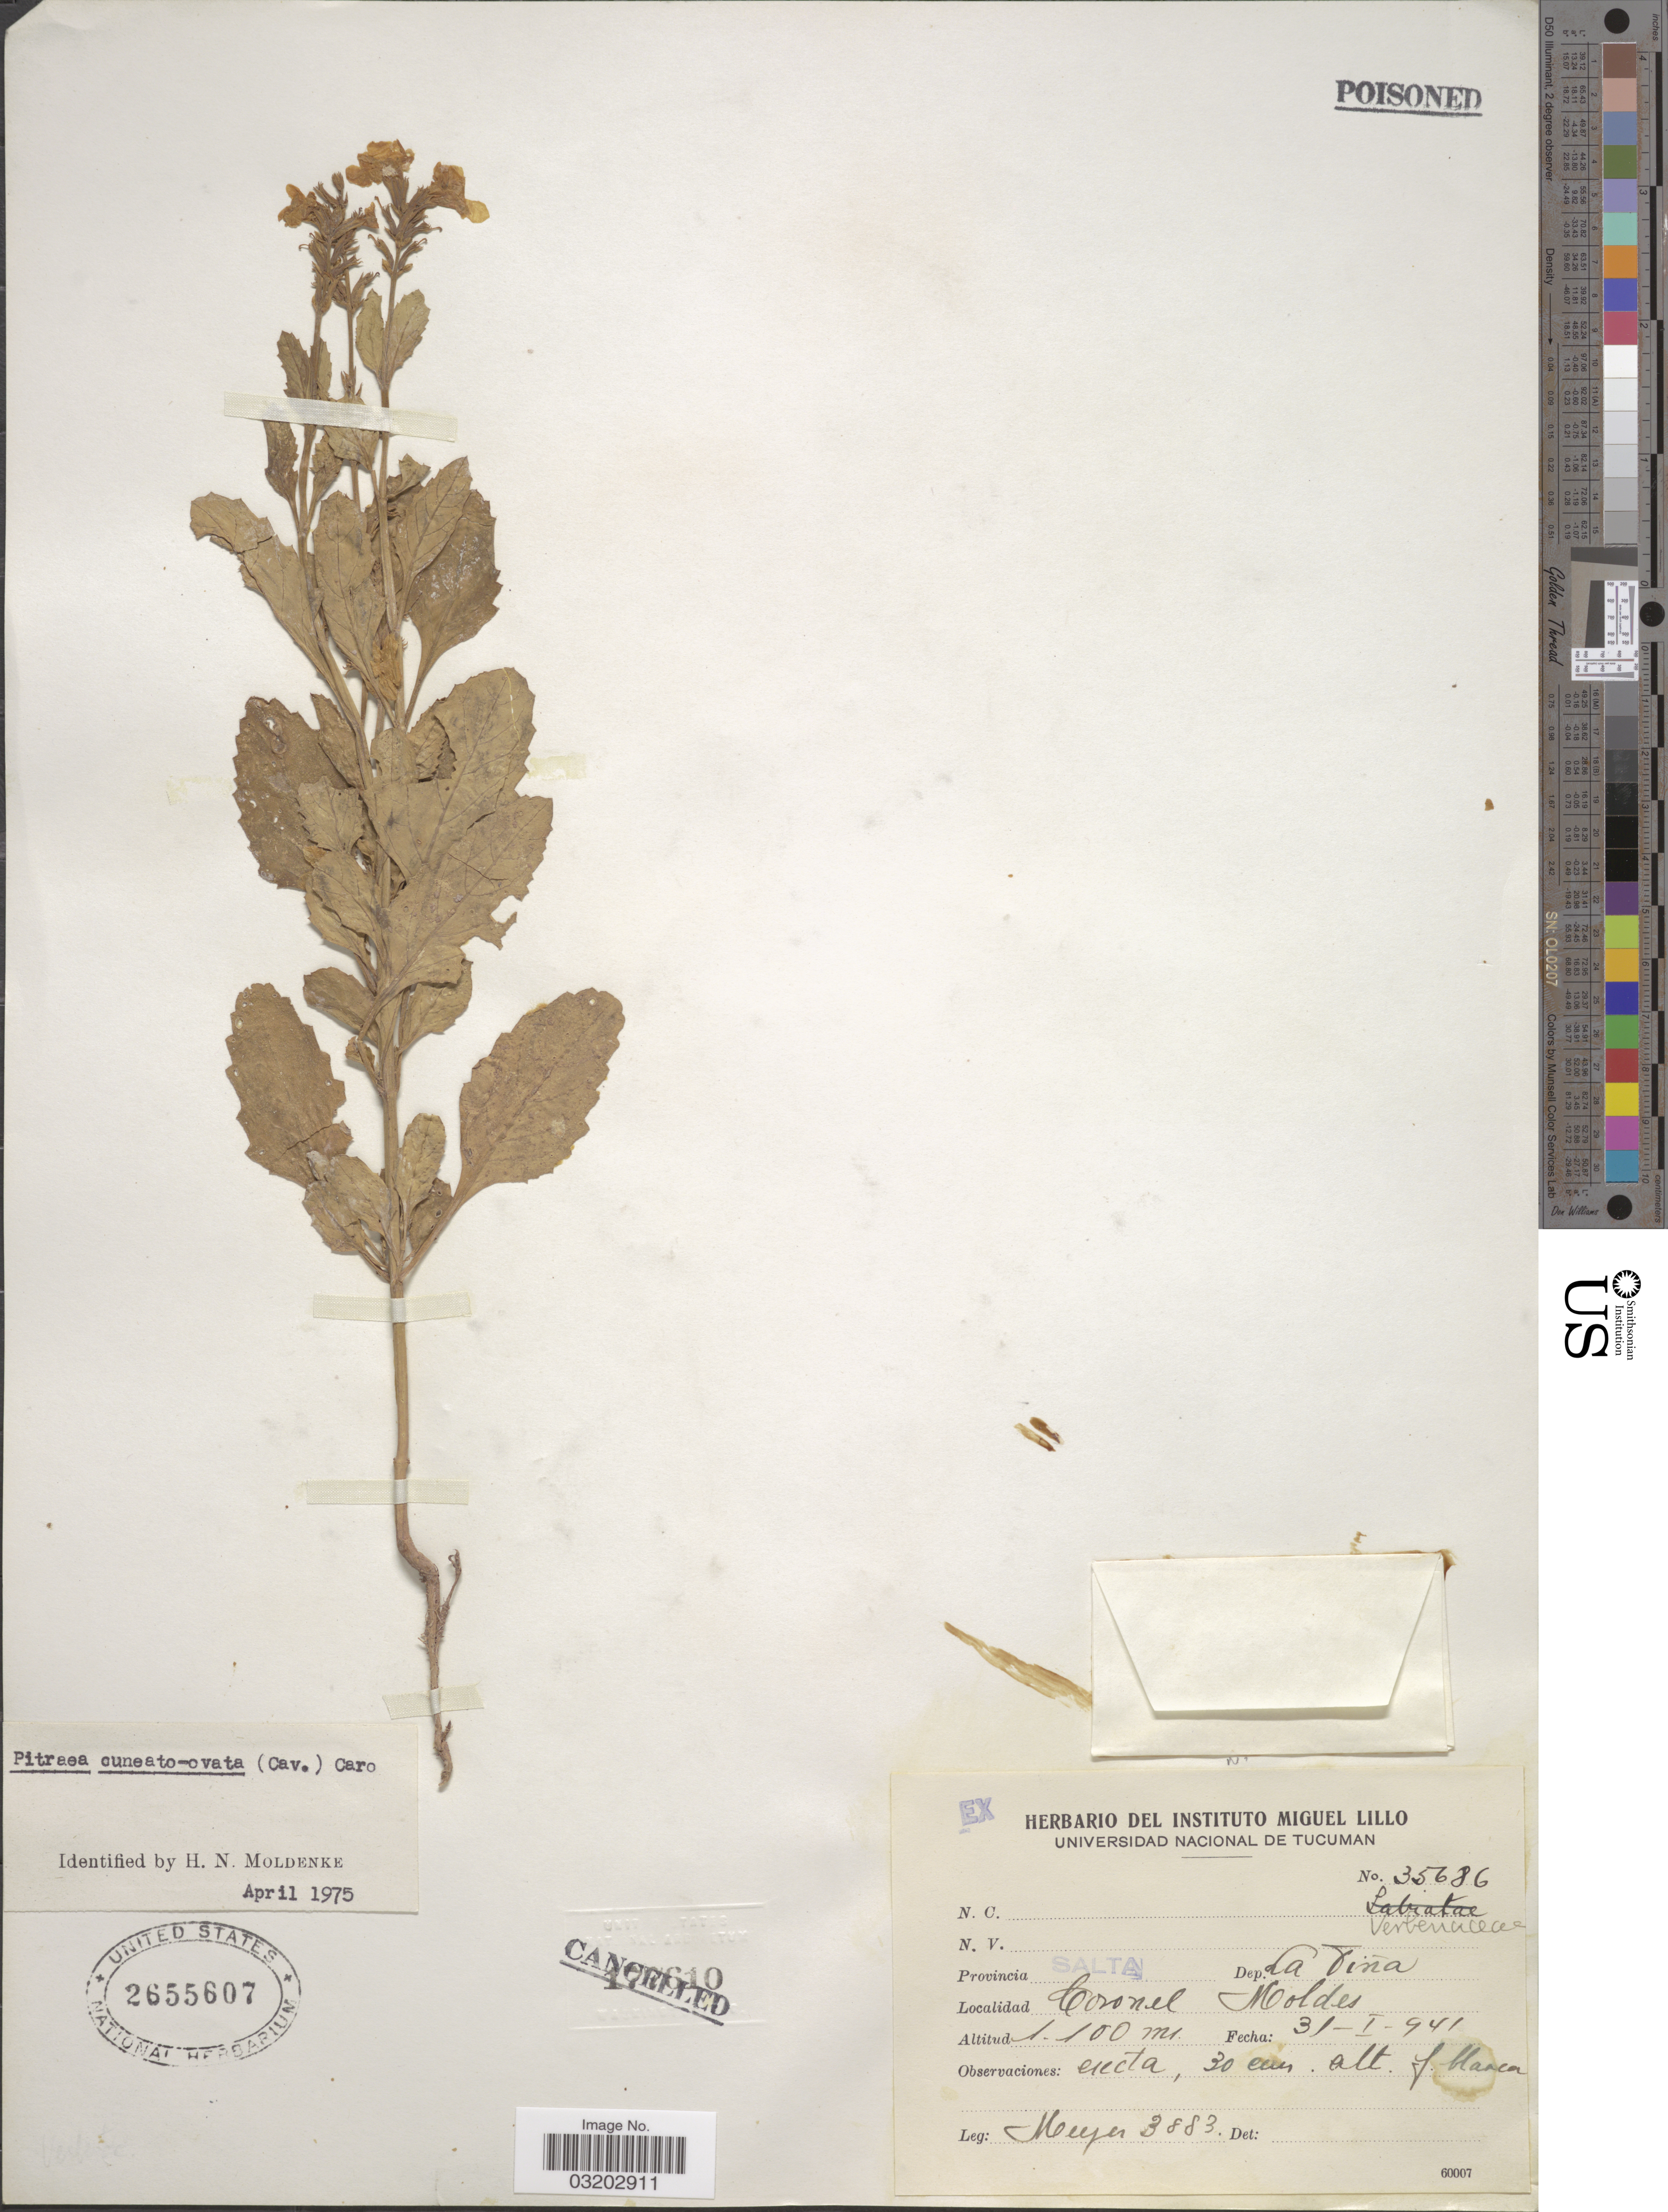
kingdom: Plantae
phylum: Tracheophyta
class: Magnoliopsida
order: Lamiales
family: Verbenaceae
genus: Pitraea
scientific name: Pitraea cuneato-ovata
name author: (Cav.) Caro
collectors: -- Meyer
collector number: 3883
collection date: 1941-01-31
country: Argentina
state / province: Salta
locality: Dep. La Tina, Coronel Moldes.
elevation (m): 1100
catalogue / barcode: US 2655607